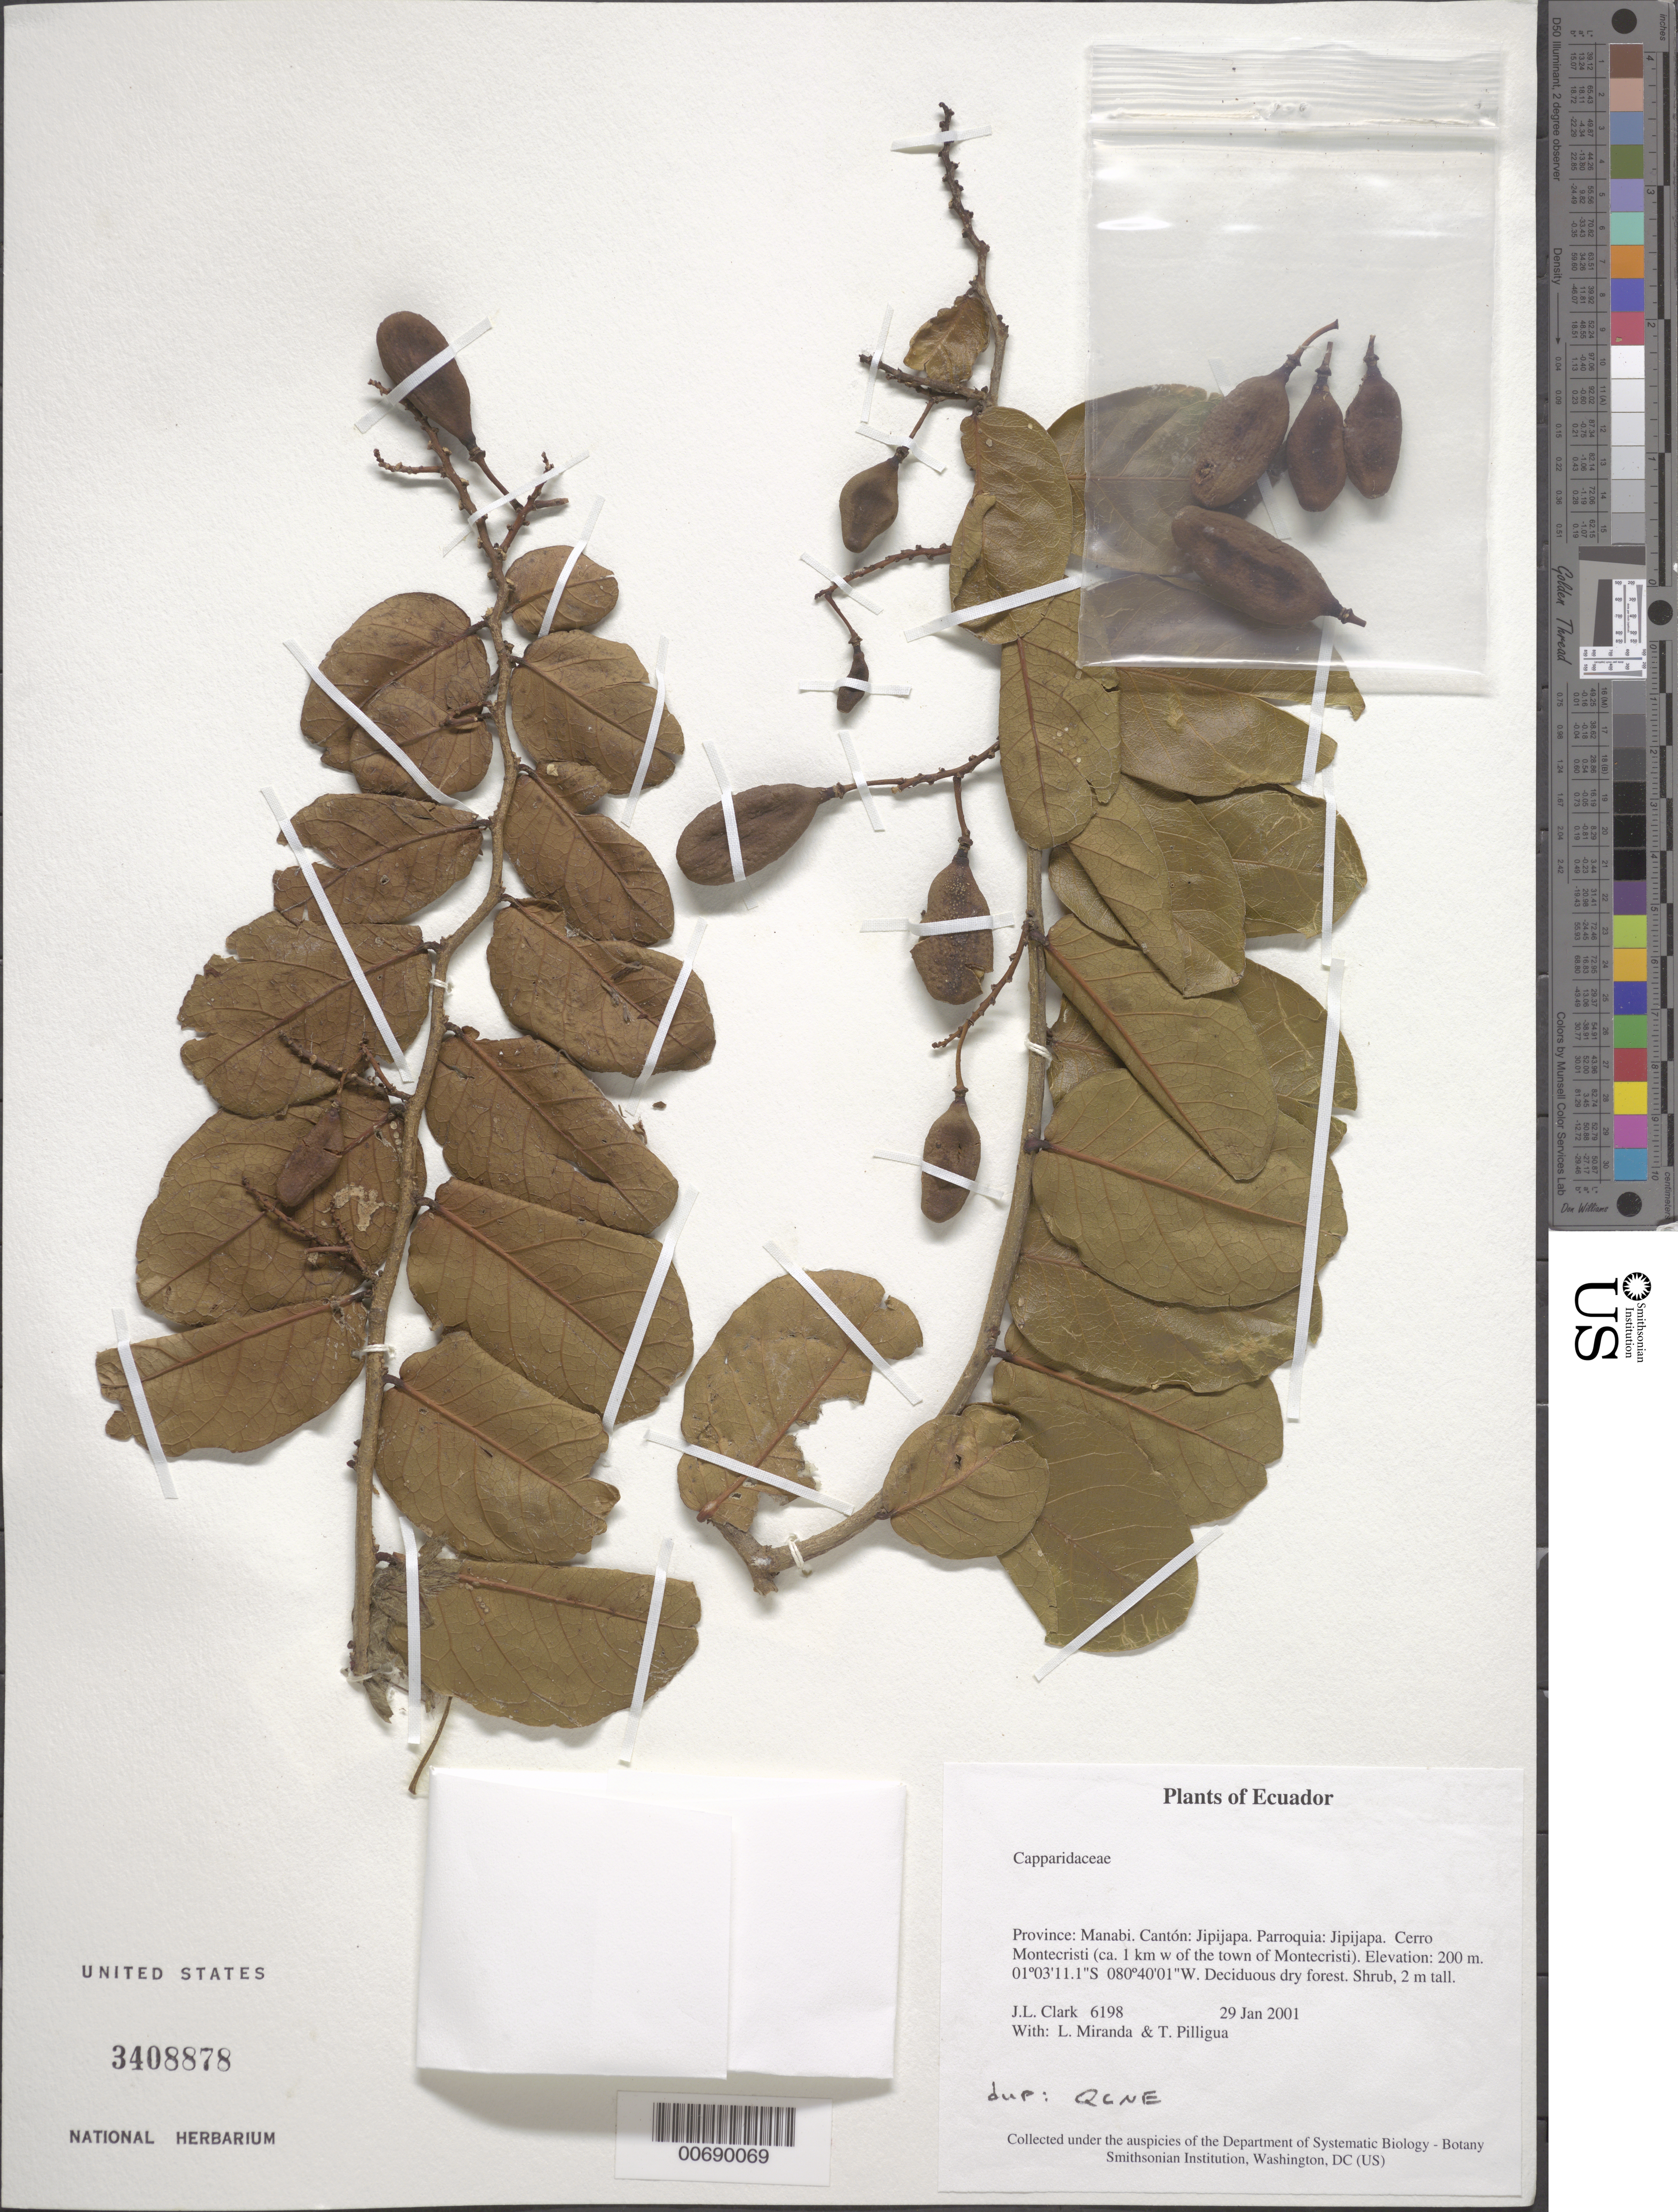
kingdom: Plantae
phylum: Tracheophyta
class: Magnoliopsida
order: Brassicales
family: Cleomaceae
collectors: J. L. Clark, L. Miranda & T. Pilligua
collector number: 6198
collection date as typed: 29 Jan 2001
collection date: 2001-01-29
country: Ecuador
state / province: Manabí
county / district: Jipijapa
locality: Parroquia: Jipijapa. Cerro Montecristi (ca. 1 km W of the town of Montecristi).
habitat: Deciduous dry forest.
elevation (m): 200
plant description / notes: QCNE, US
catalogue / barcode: US 3408878